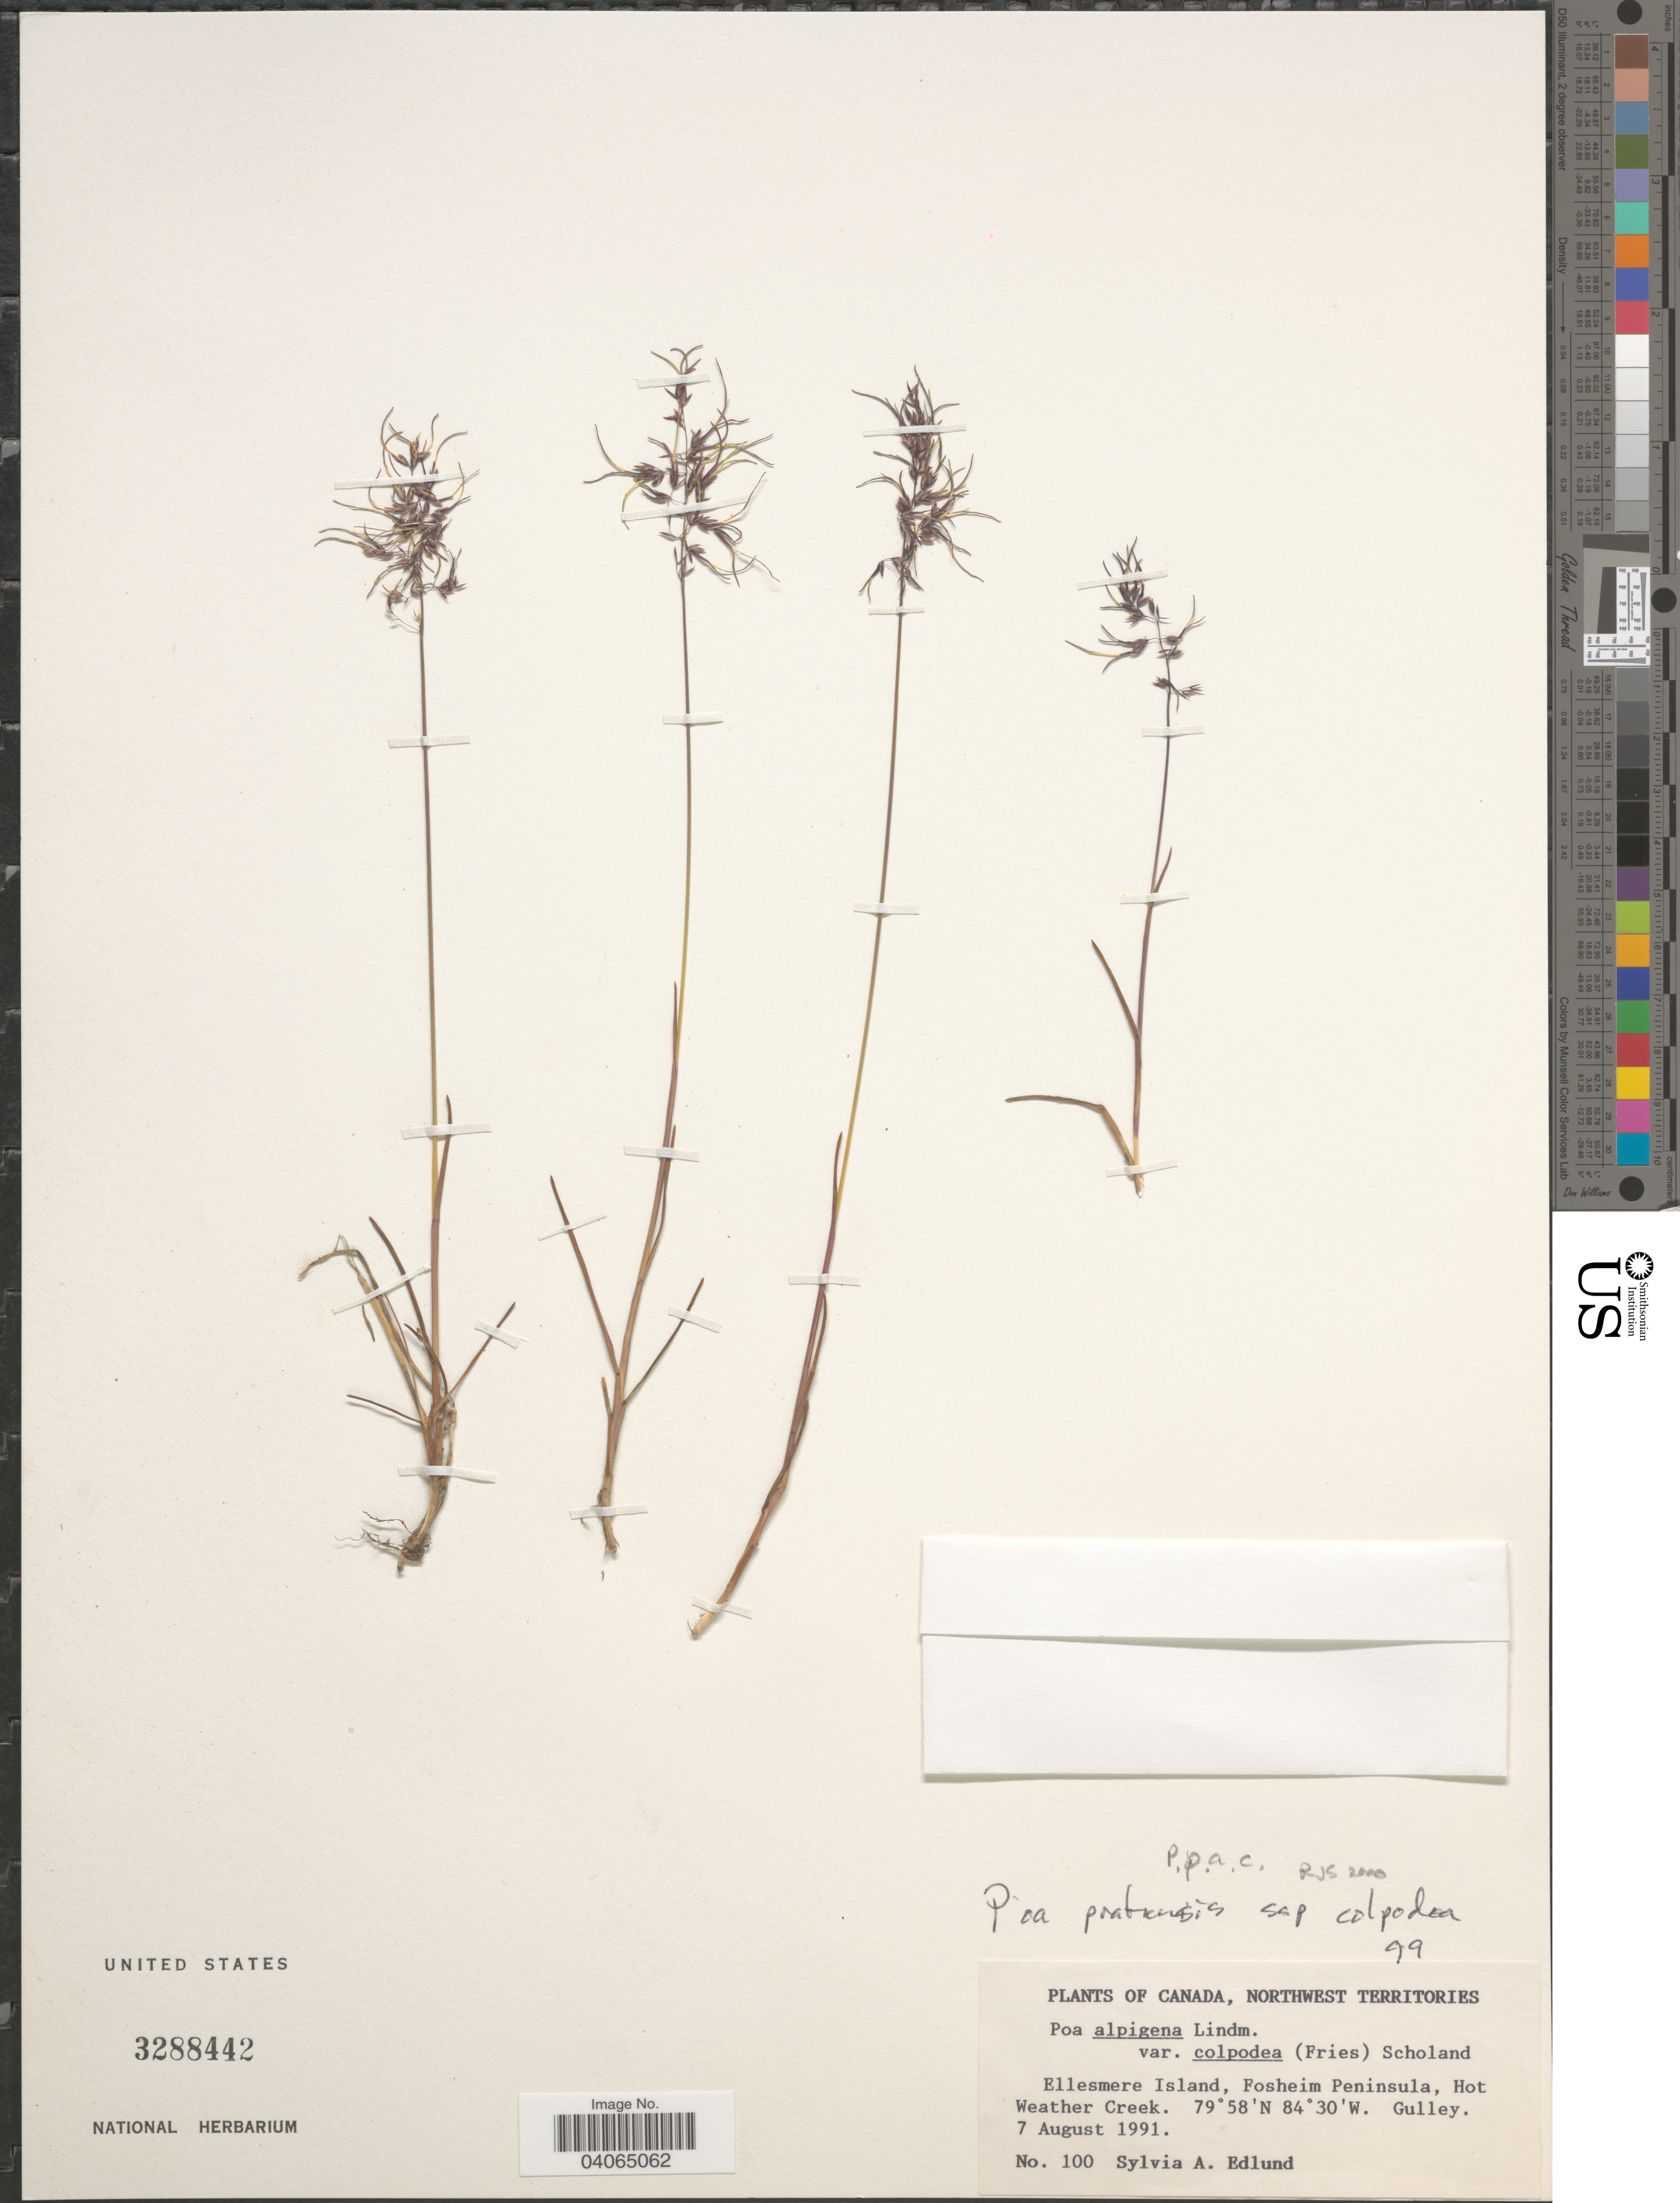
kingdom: Plantae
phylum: Tracheophyta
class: Liliopsida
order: Poales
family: Poaceae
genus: Poa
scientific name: Poa pratensis subsp. colpodea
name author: (Th. Fr.) Tzvelev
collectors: S. Edlund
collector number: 100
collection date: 1991-08-07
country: Canada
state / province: Northwest Territories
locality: Ellesmere Island, Fosheim Peninsula, Hot Weather Creek.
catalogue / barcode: US 3288442